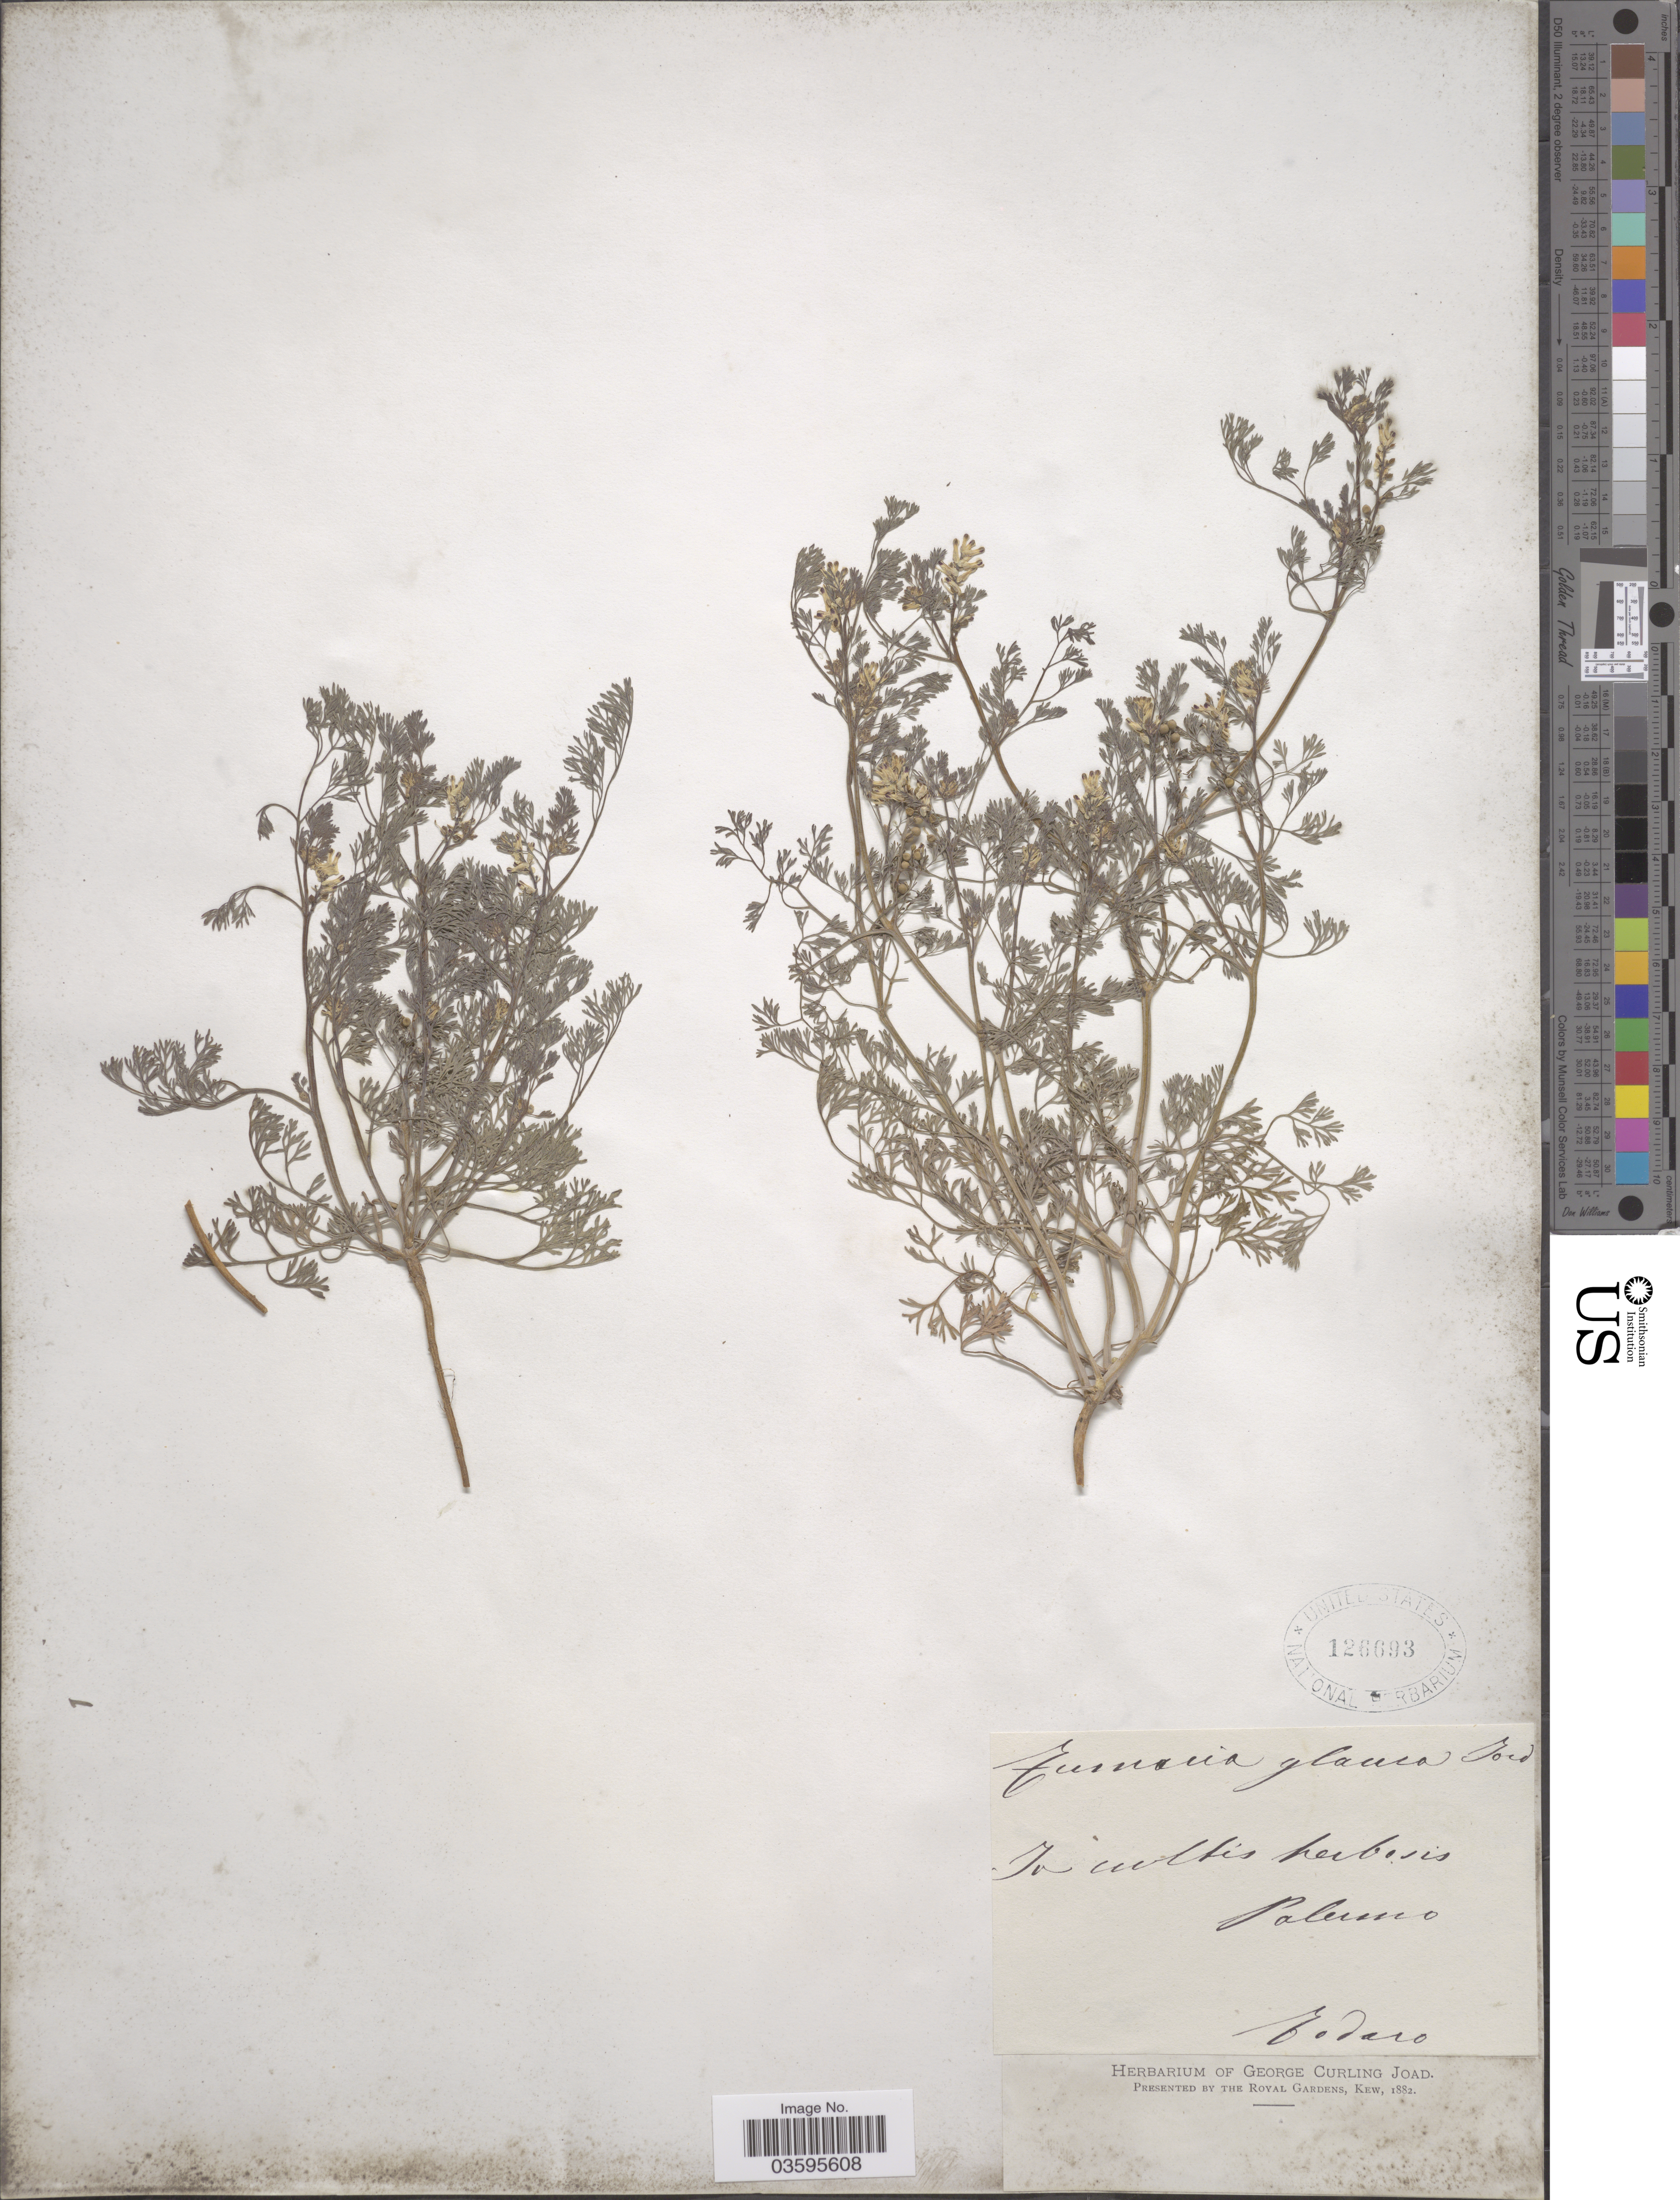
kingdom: Plantae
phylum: Tracheophyta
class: Magnoliopsida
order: Ranunculales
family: Papaveraceae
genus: Fumaria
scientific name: Fumaria glauca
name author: Jord.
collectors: Todaro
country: Italy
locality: In cultis herbosis, Palermo.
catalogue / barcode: US 126693